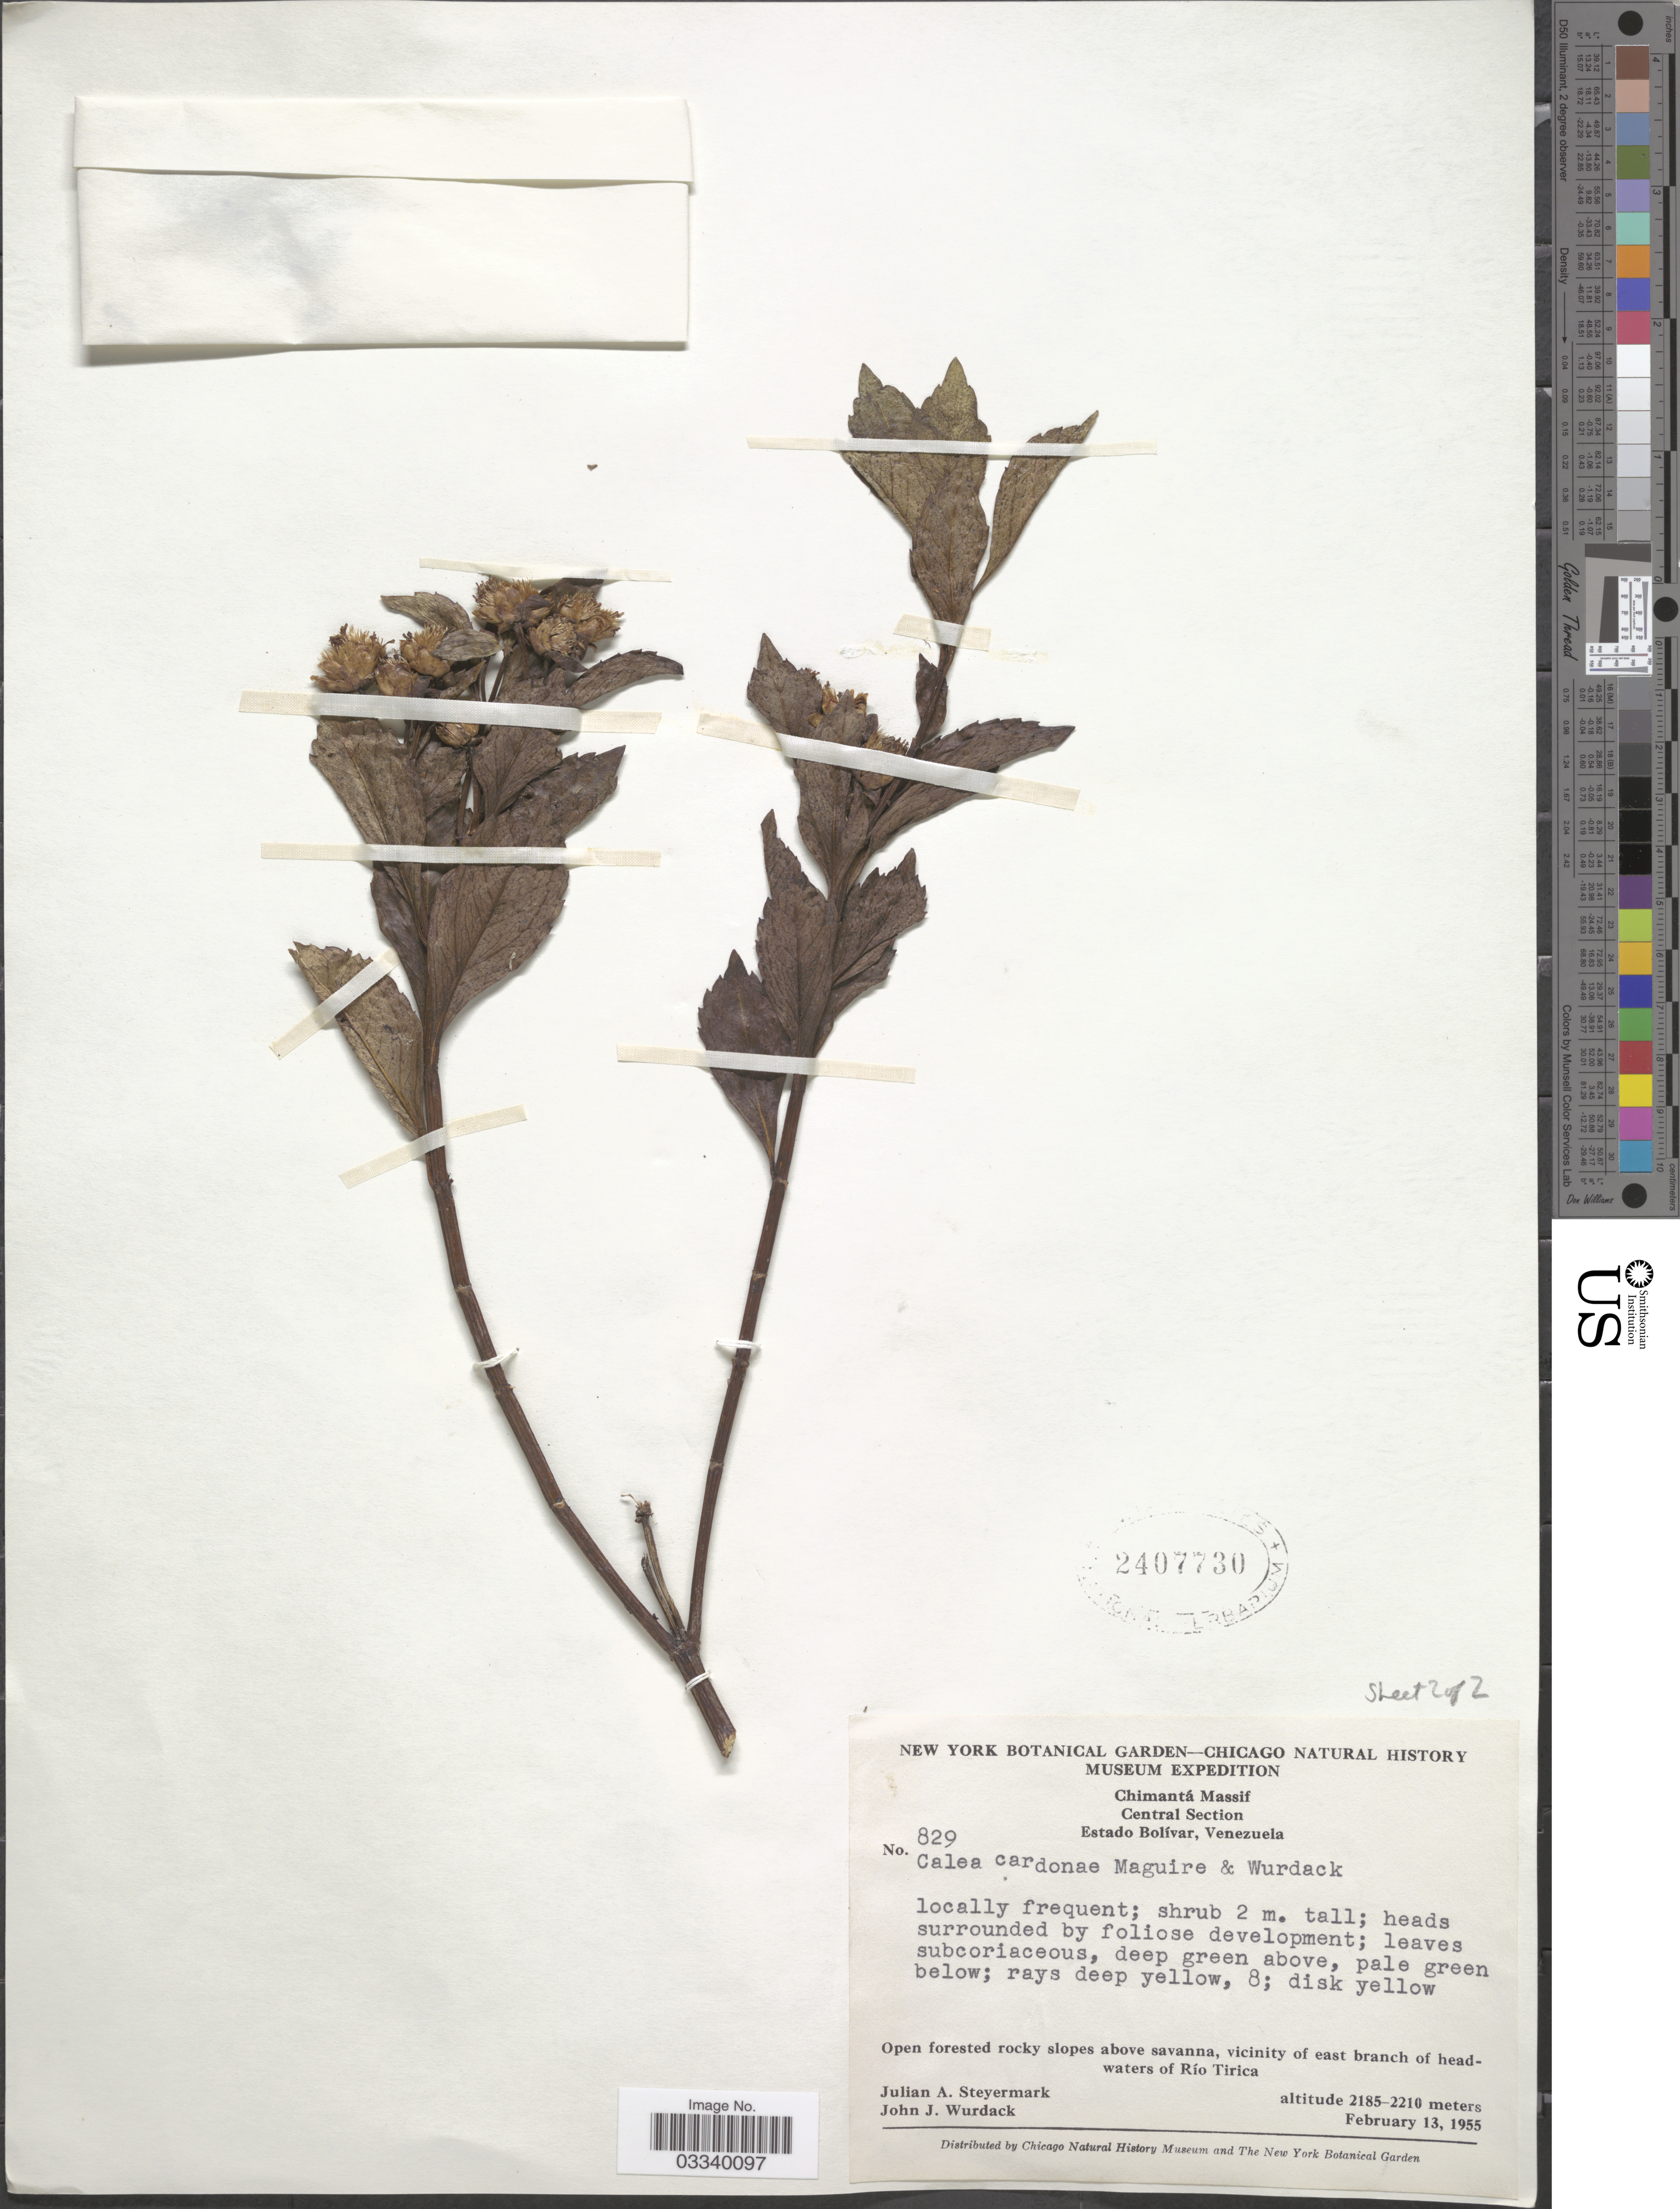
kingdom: Plantae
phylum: Tracheophyta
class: Magnoliopsida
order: Asterales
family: Asteraceae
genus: Calea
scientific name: Calea lucidivenia var. cardonae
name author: (Maguire & Wurdack) Pruski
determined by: Bueno, Vinicius Resende, (ICN), Universidade Federal do Rio Grande do Sul (BRAZIL)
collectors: J. Steyermark & J. J. Wurdack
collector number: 829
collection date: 1955-02-13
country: Venezuela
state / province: Bolivar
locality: Chimantá Massif, Central Section. Vicinity of east branch of headwaters of Río Tirica.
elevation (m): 2185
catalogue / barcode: US 2407730